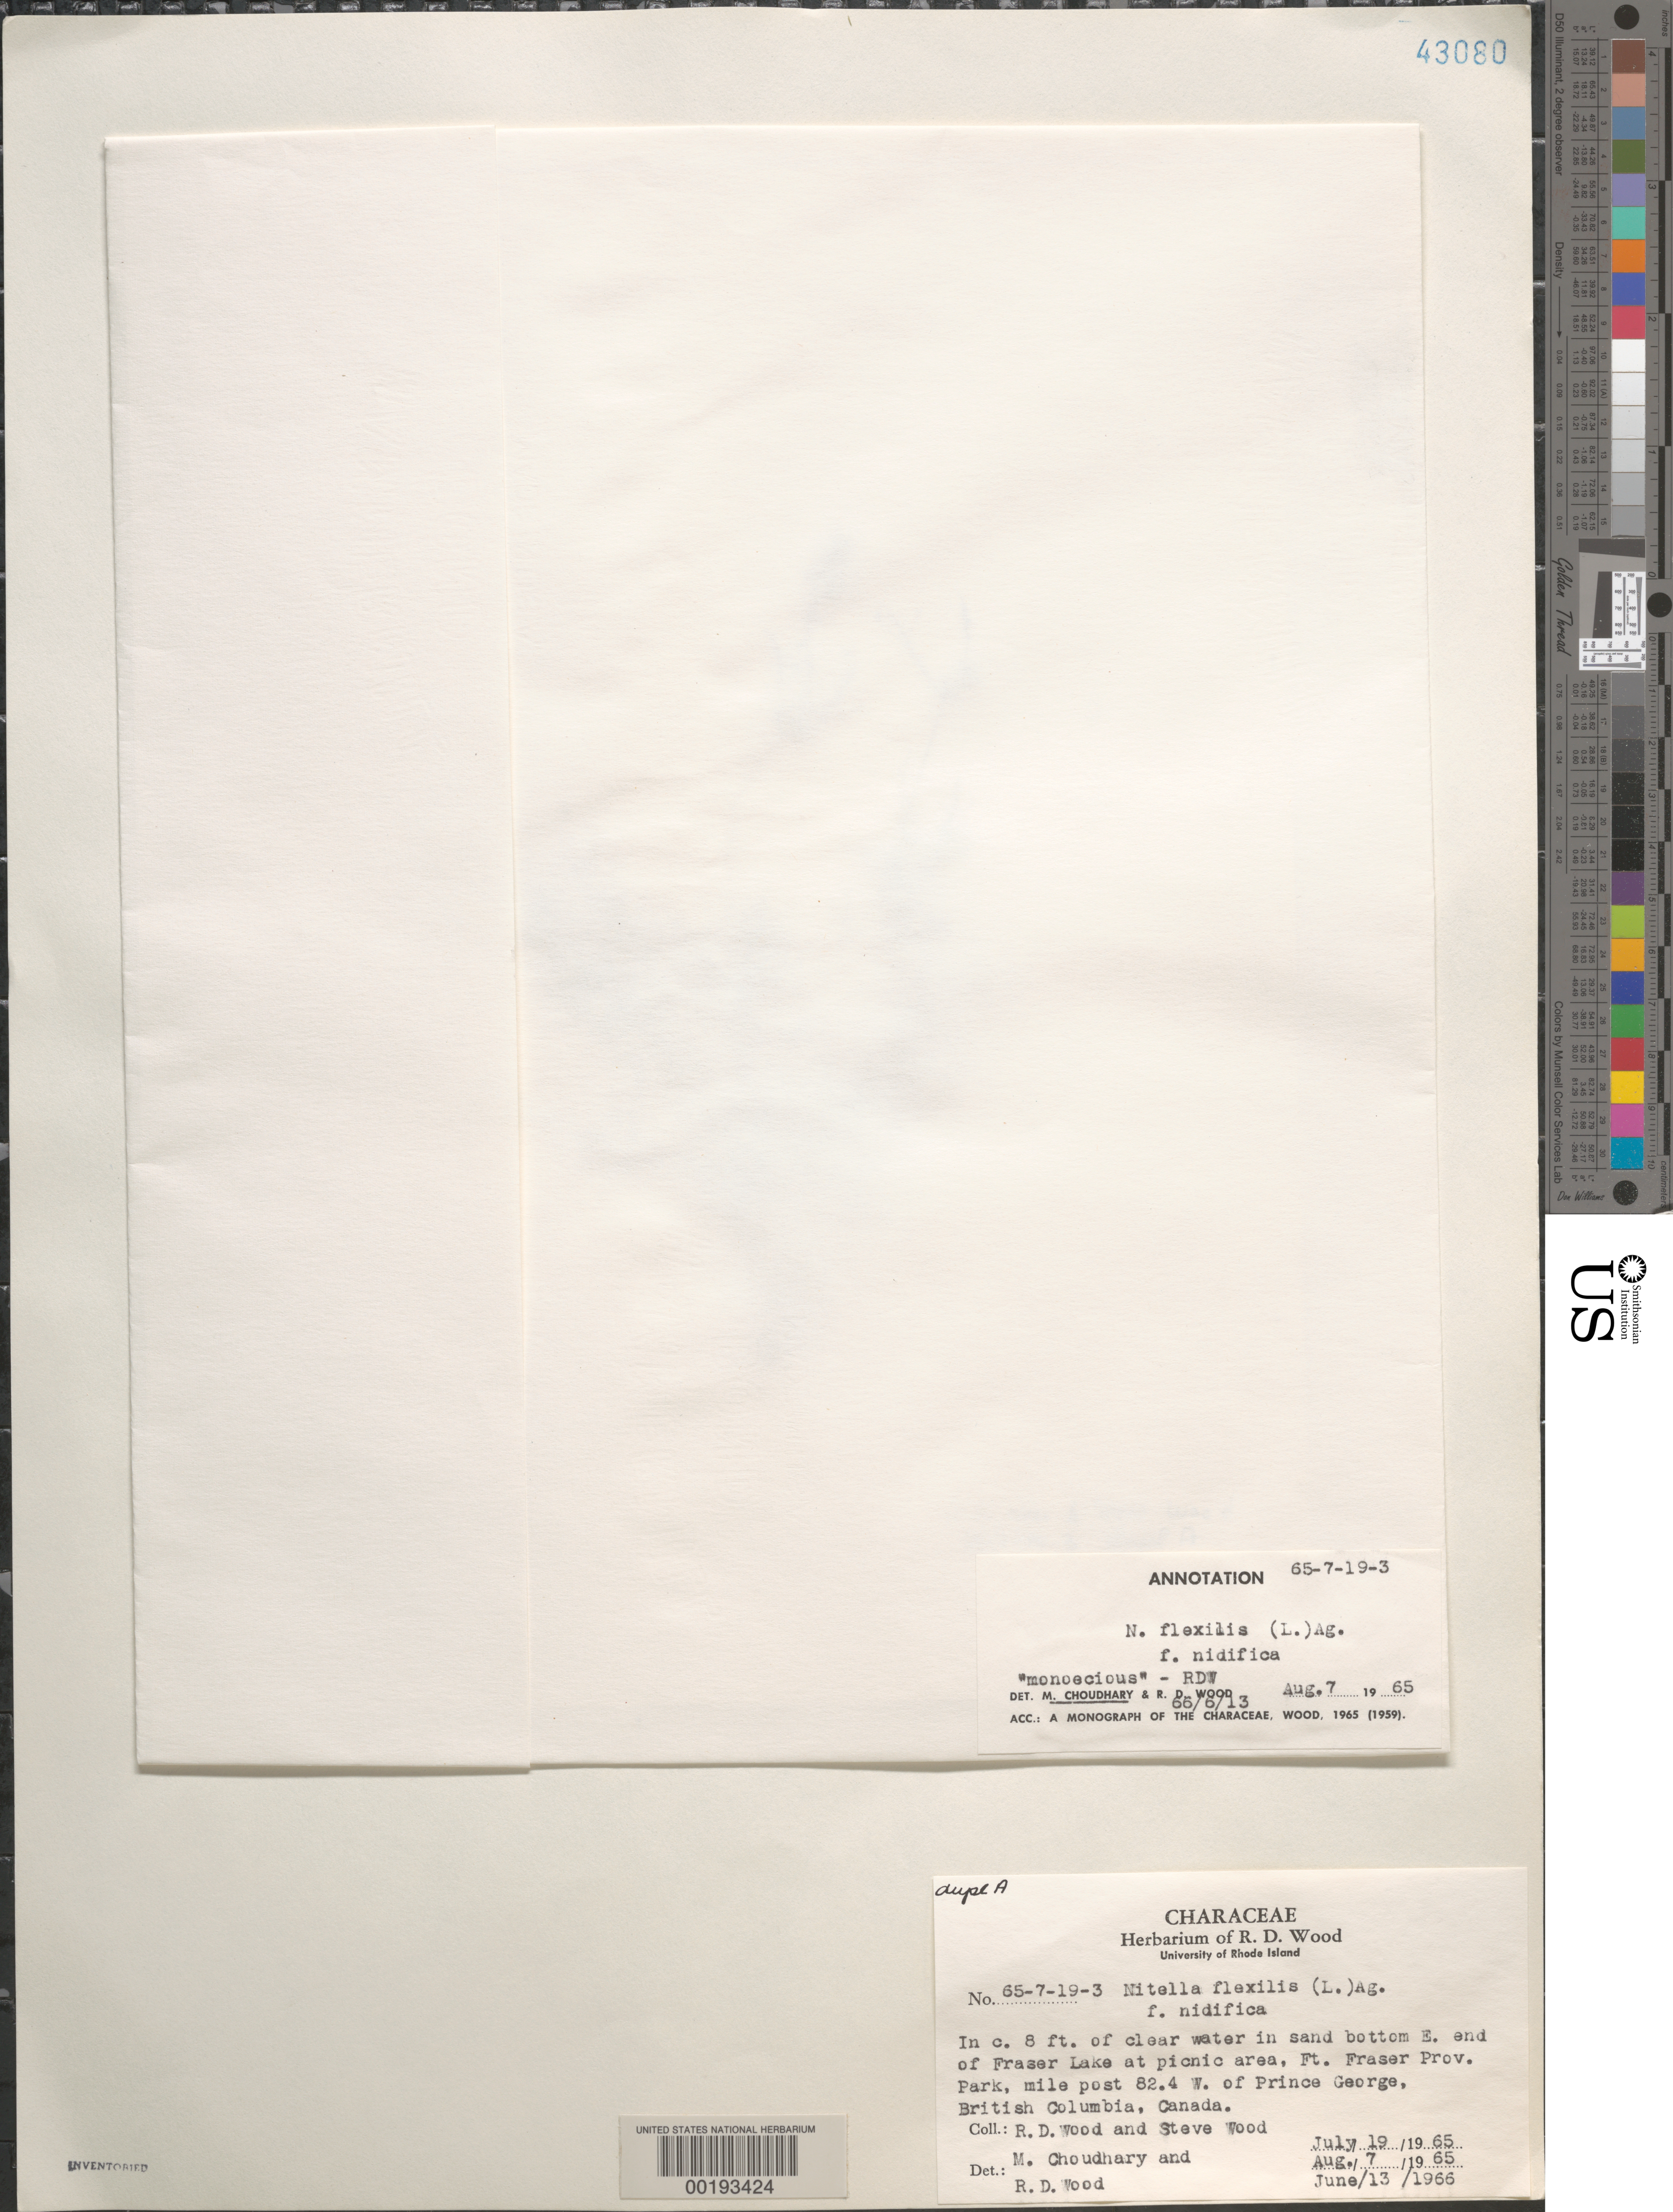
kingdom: Plantae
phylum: Charophyta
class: Charophyceae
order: Charales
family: Characeae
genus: Nitella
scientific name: Nitella flexilis f. nidifica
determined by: Wood, R. D.; Choudhary, M. C.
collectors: R. Wood & S. Wood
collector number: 65-7-19-3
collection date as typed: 19 Jul 1965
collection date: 1965-07-19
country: Canada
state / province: British Columbia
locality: Fraser Lake, Fort Fraser Province Park, mile post 82.4 west of Prince George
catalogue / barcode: US 43080